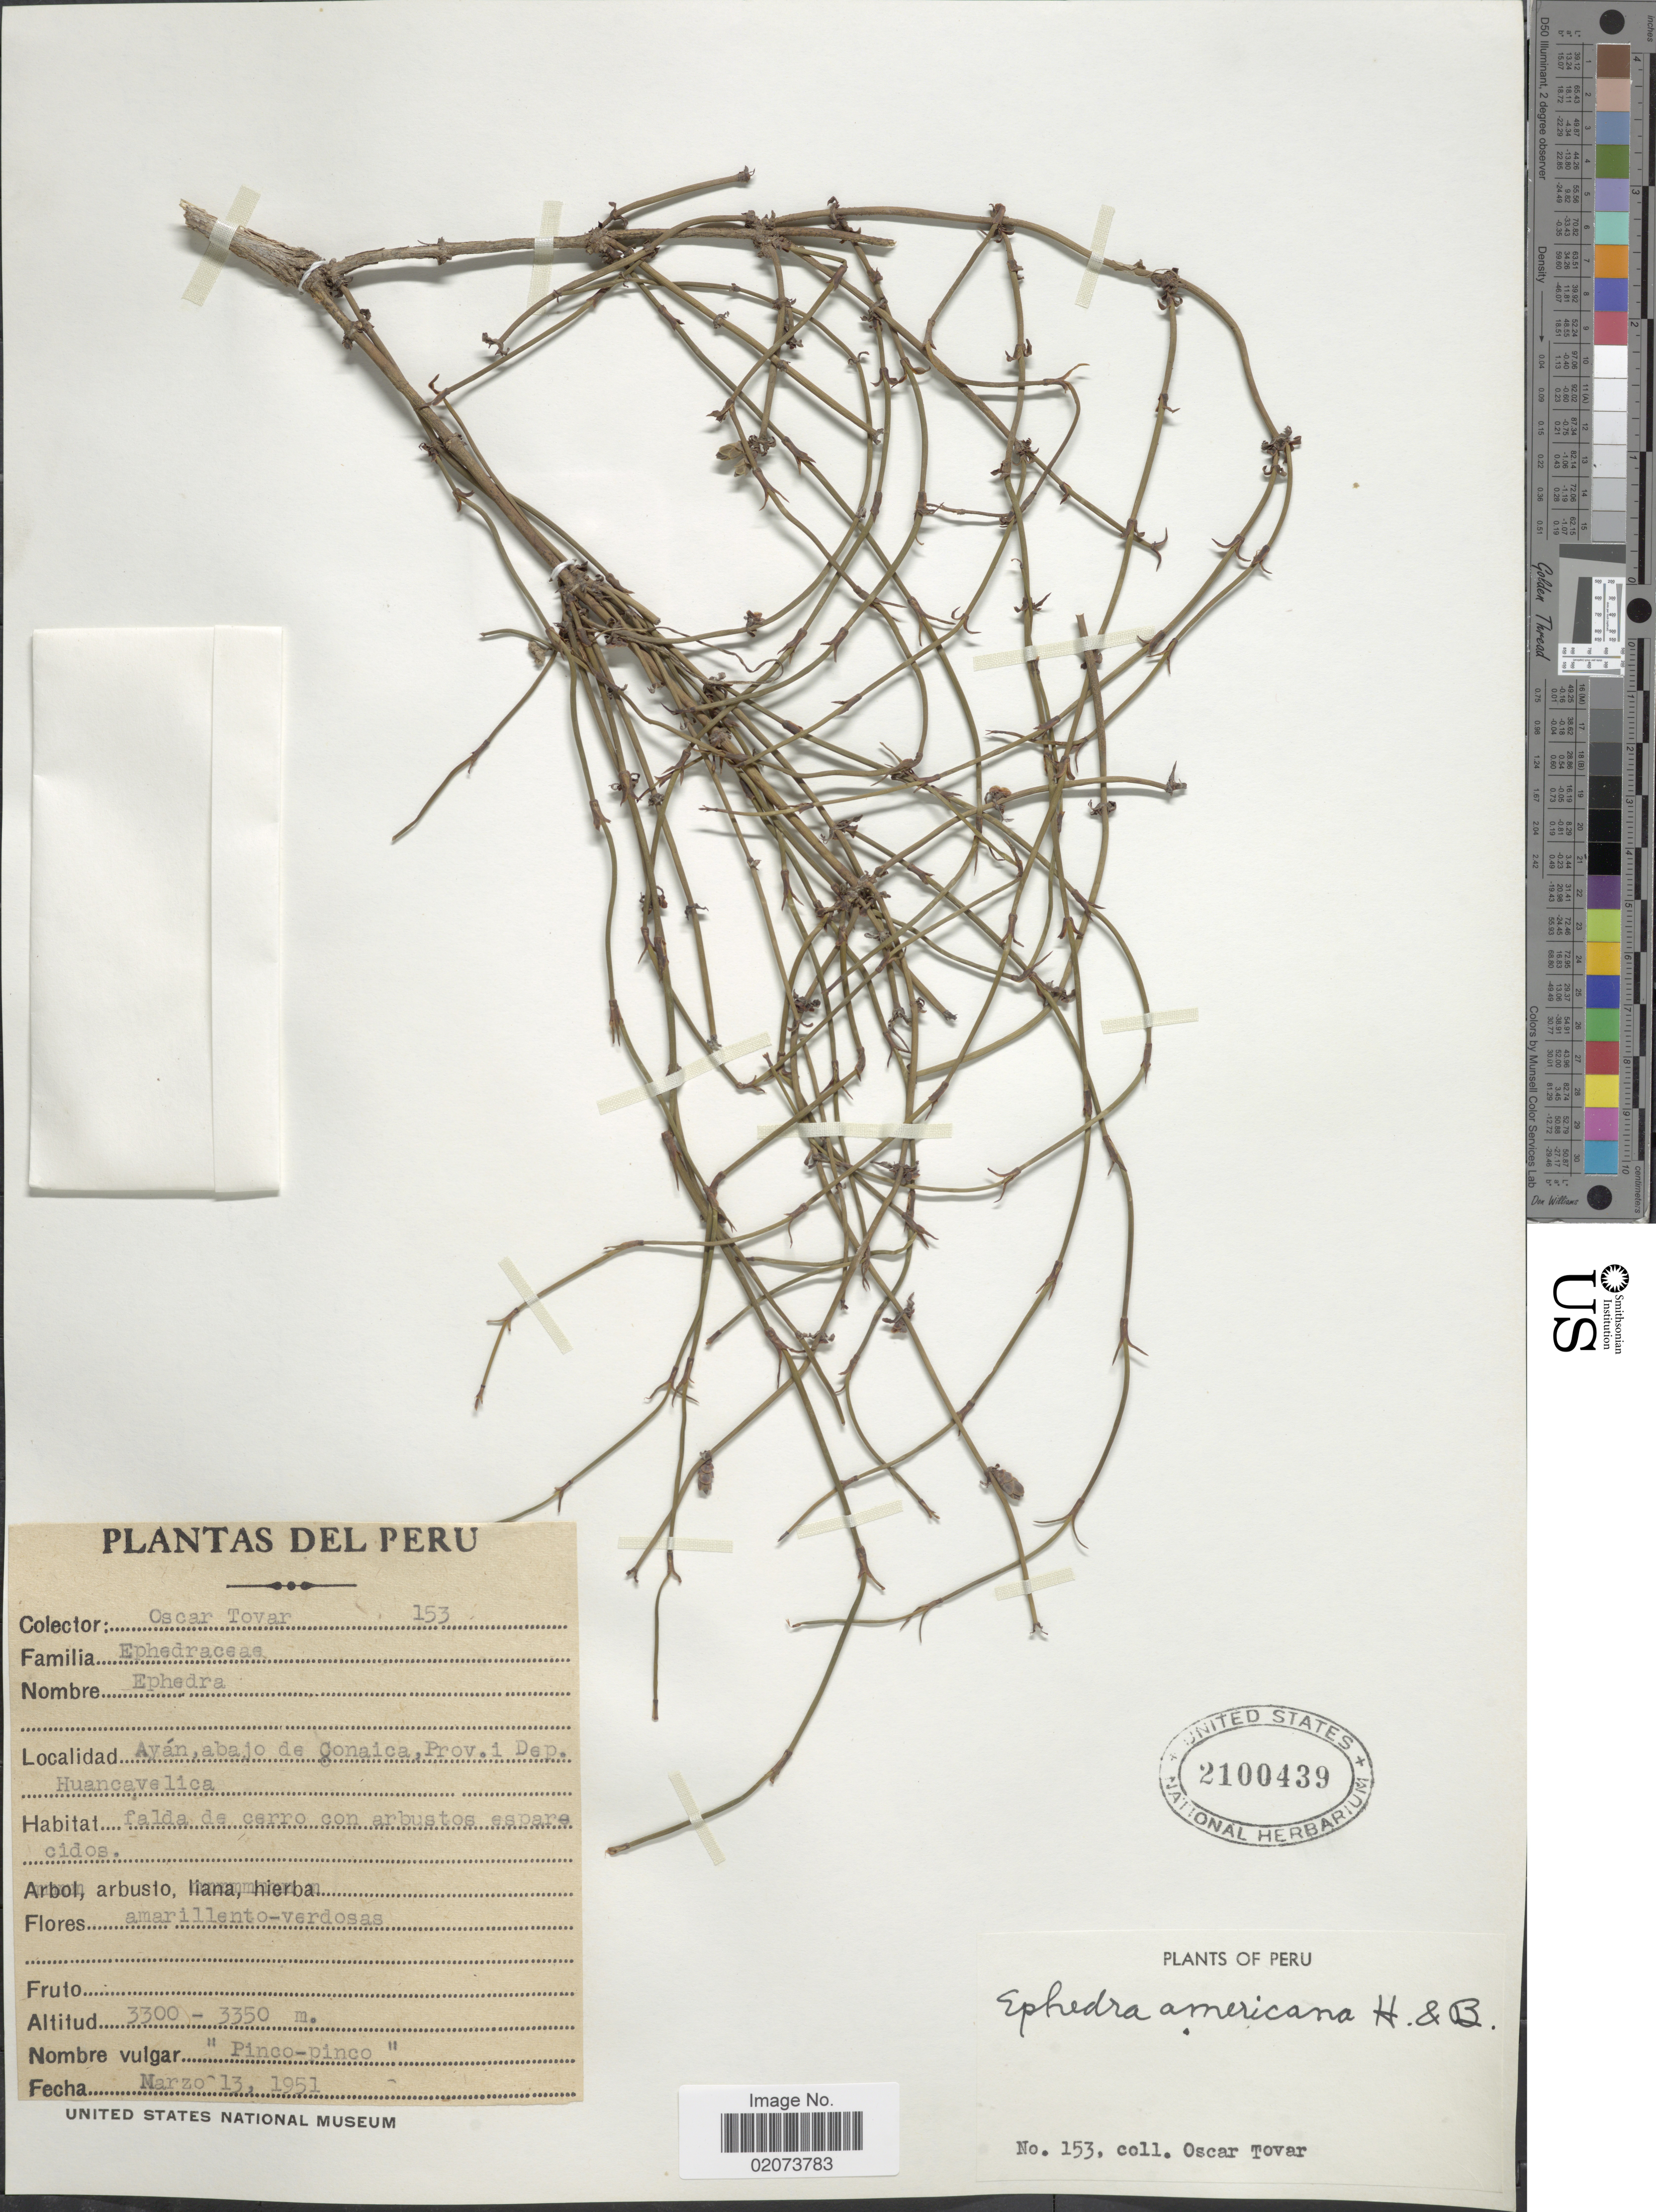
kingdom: Plantae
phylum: Tracheophyta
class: Gnetopsida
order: Ephedrales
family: Ephedraceae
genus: Ephedra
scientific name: Ephedra americana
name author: Humb. & Bonpl. ex Willd.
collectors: Ó. Tovar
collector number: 153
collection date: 1951-03-13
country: Peru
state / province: Huancavelica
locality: Ayan, abajo de Conaica, Prov. i Dep. Huancavelica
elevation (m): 3300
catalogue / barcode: US 2100439